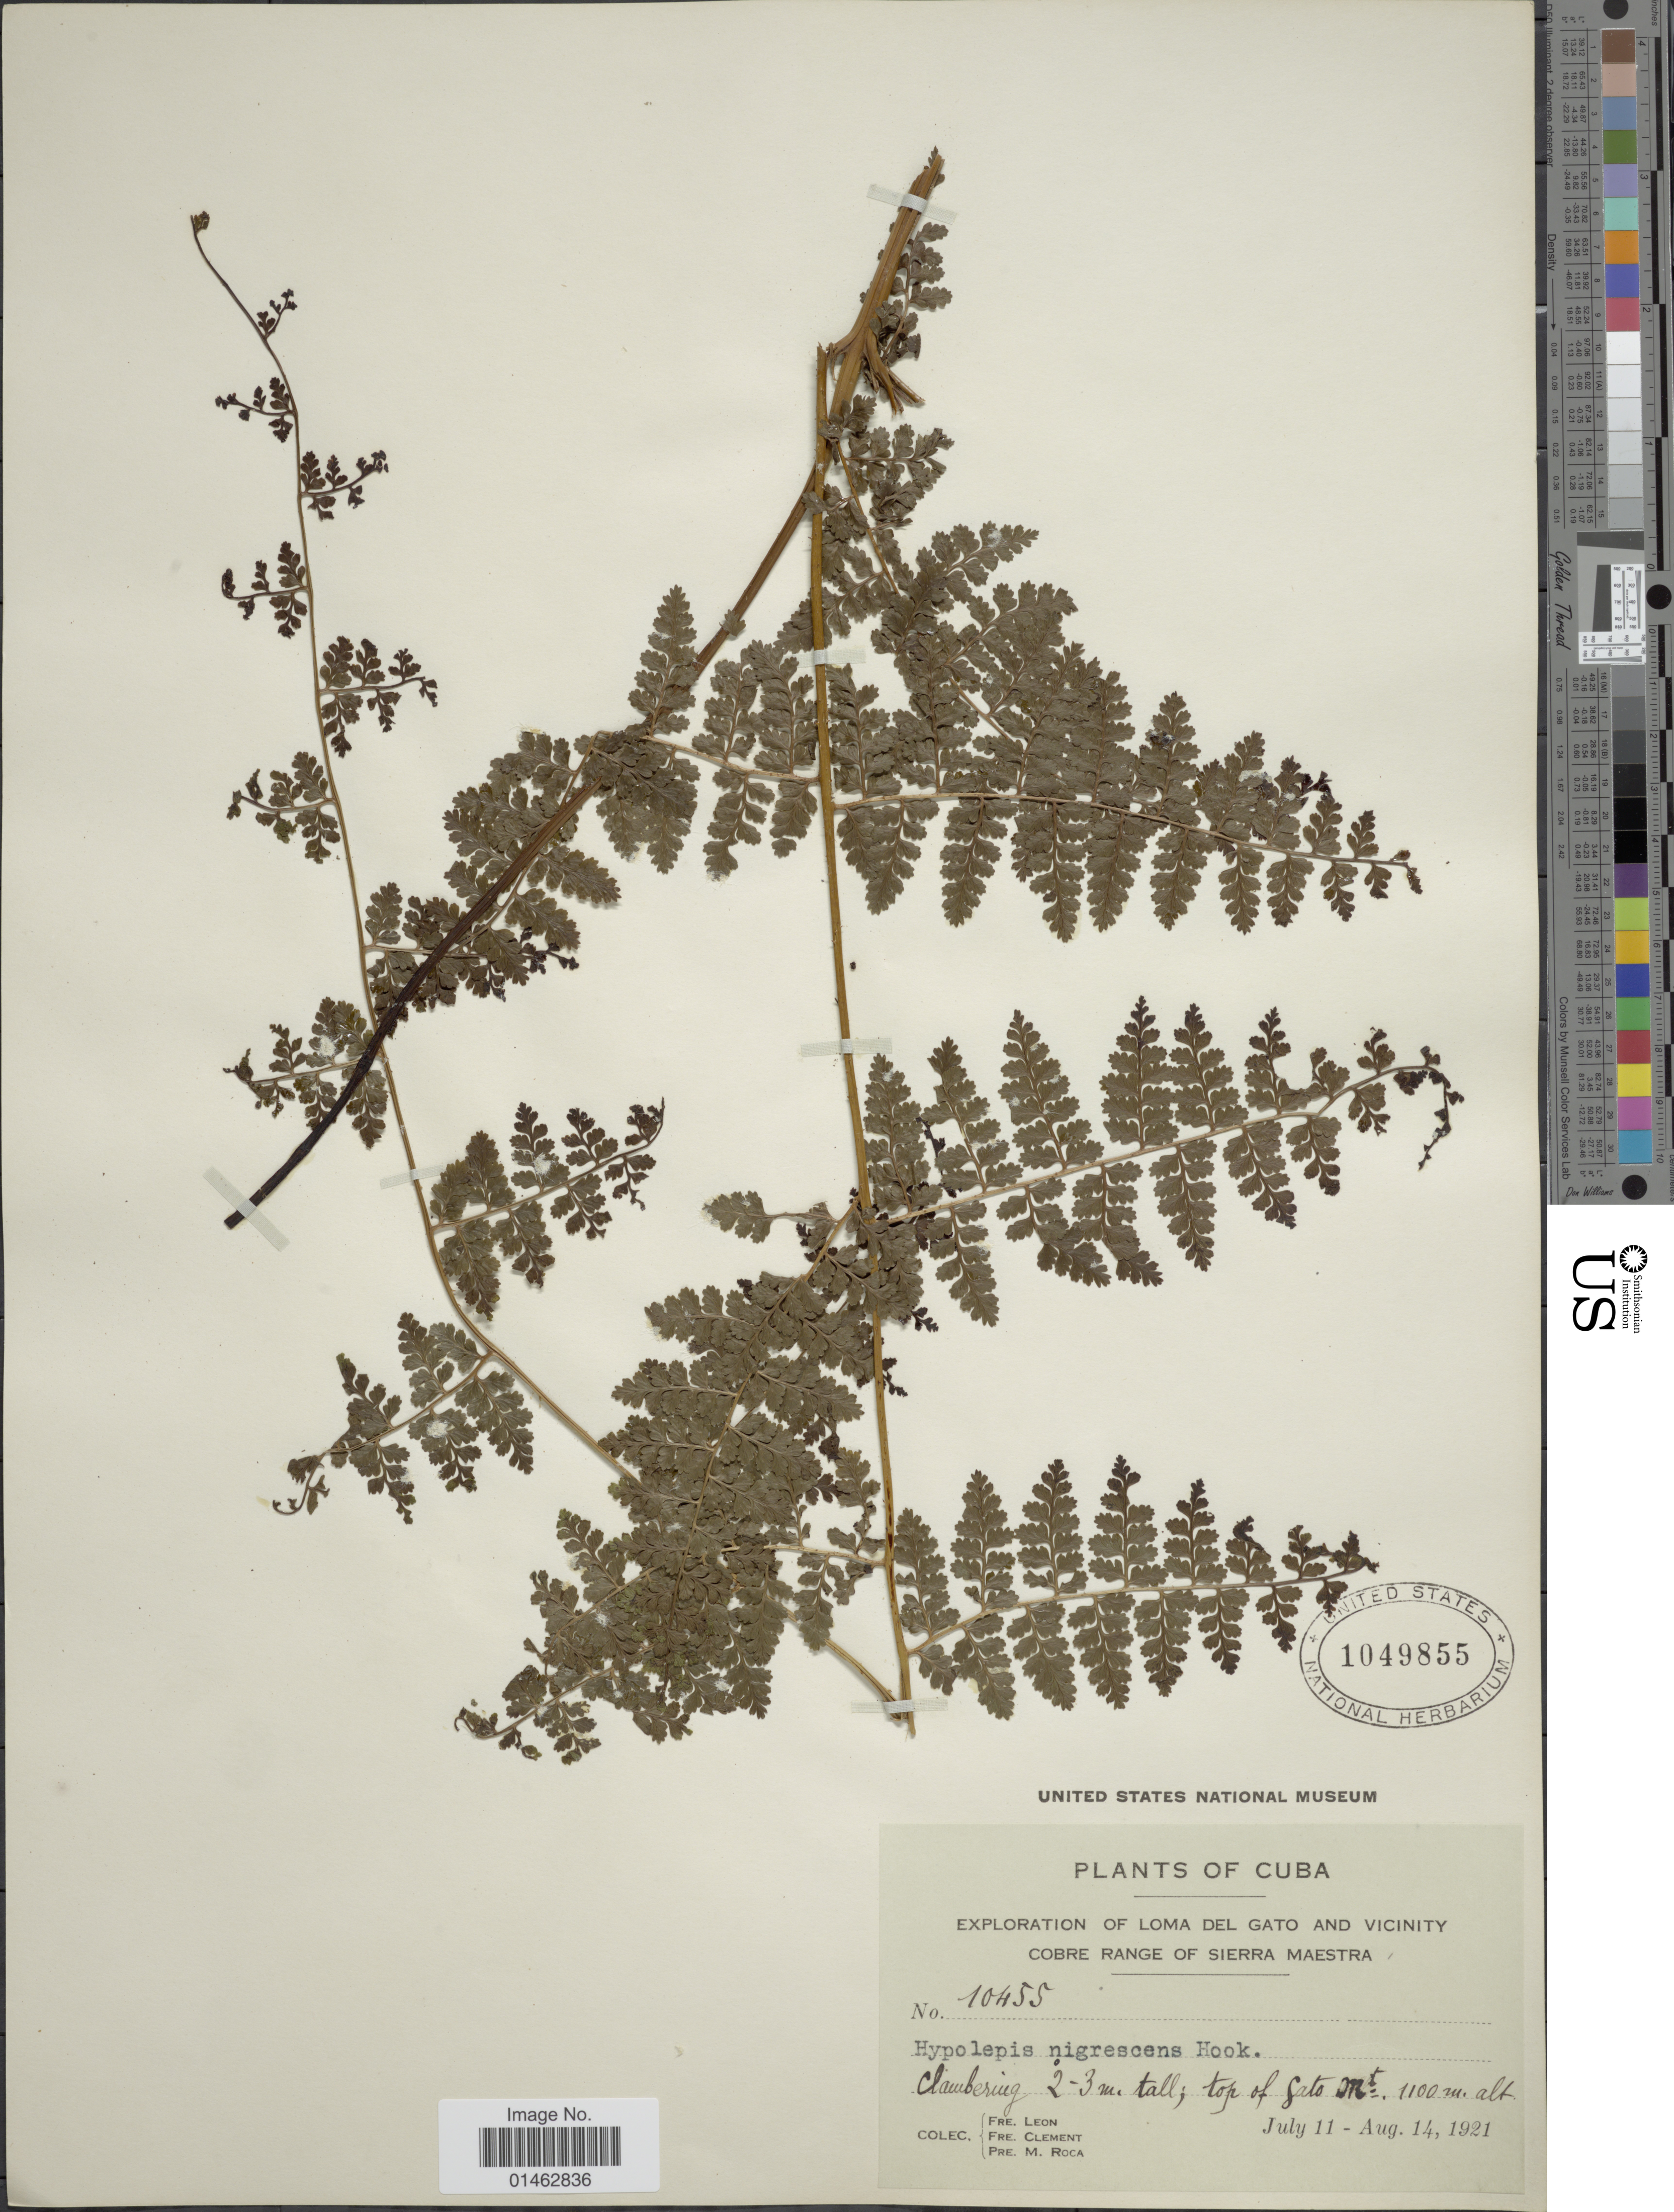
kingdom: Plantae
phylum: Tracheophyta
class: Polypodiopsida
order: Polypodiales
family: Dennstaedtiaceae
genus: Hypolepis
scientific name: Hypolepis nigrescens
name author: Hook.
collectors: F. Leon, B. Clement & P. Roca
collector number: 10455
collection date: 1921-07-11/1921-08-14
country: Cuba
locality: Loma del Gato and vicinity Cobre range of Sierra Maestra, top of Gato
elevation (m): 1100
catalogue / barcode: US 1049855